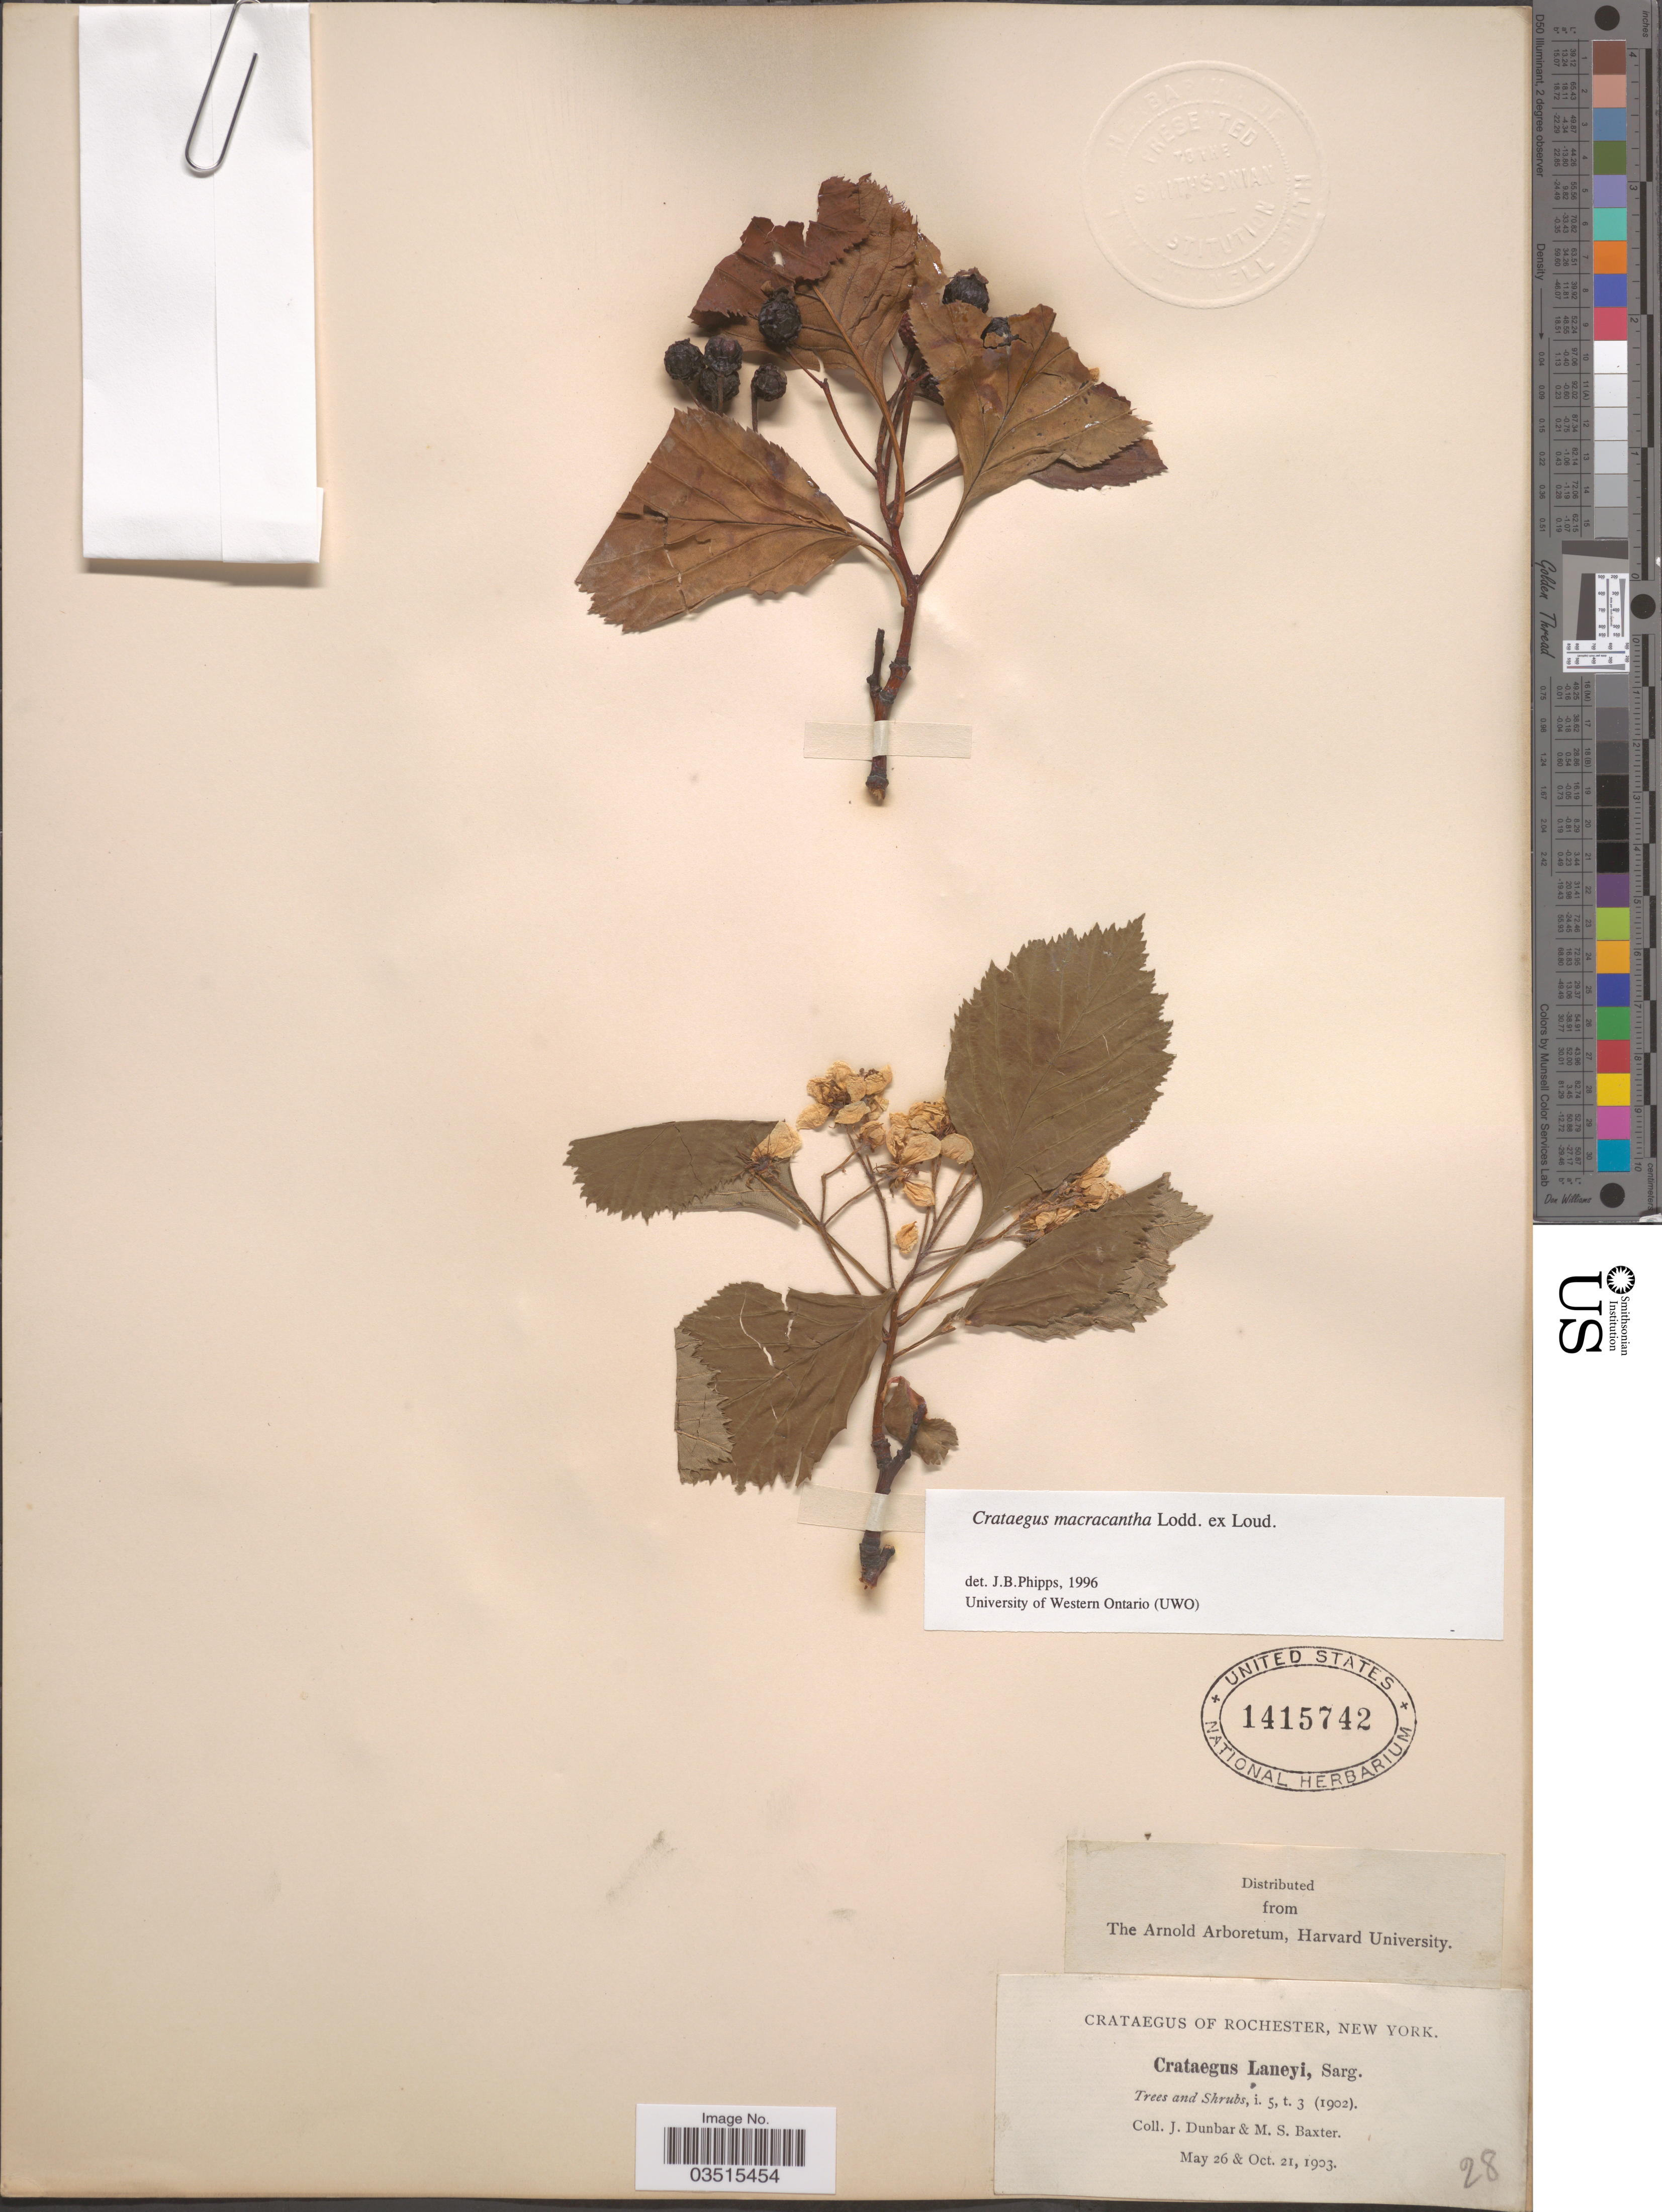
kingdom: Plantae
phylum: Tracheophyta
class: Magnoliopsida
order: Rosales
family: Rosaceae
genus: Crataegus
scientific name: Crataegus macracantha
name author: (Lindl.) Lodd. ex Loudon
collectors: J. Dunbar & M. Baxter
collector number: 28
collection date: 1903-05-26/1903-10-21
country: United States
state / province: New York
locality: Rochester.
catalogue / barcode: US 1415742